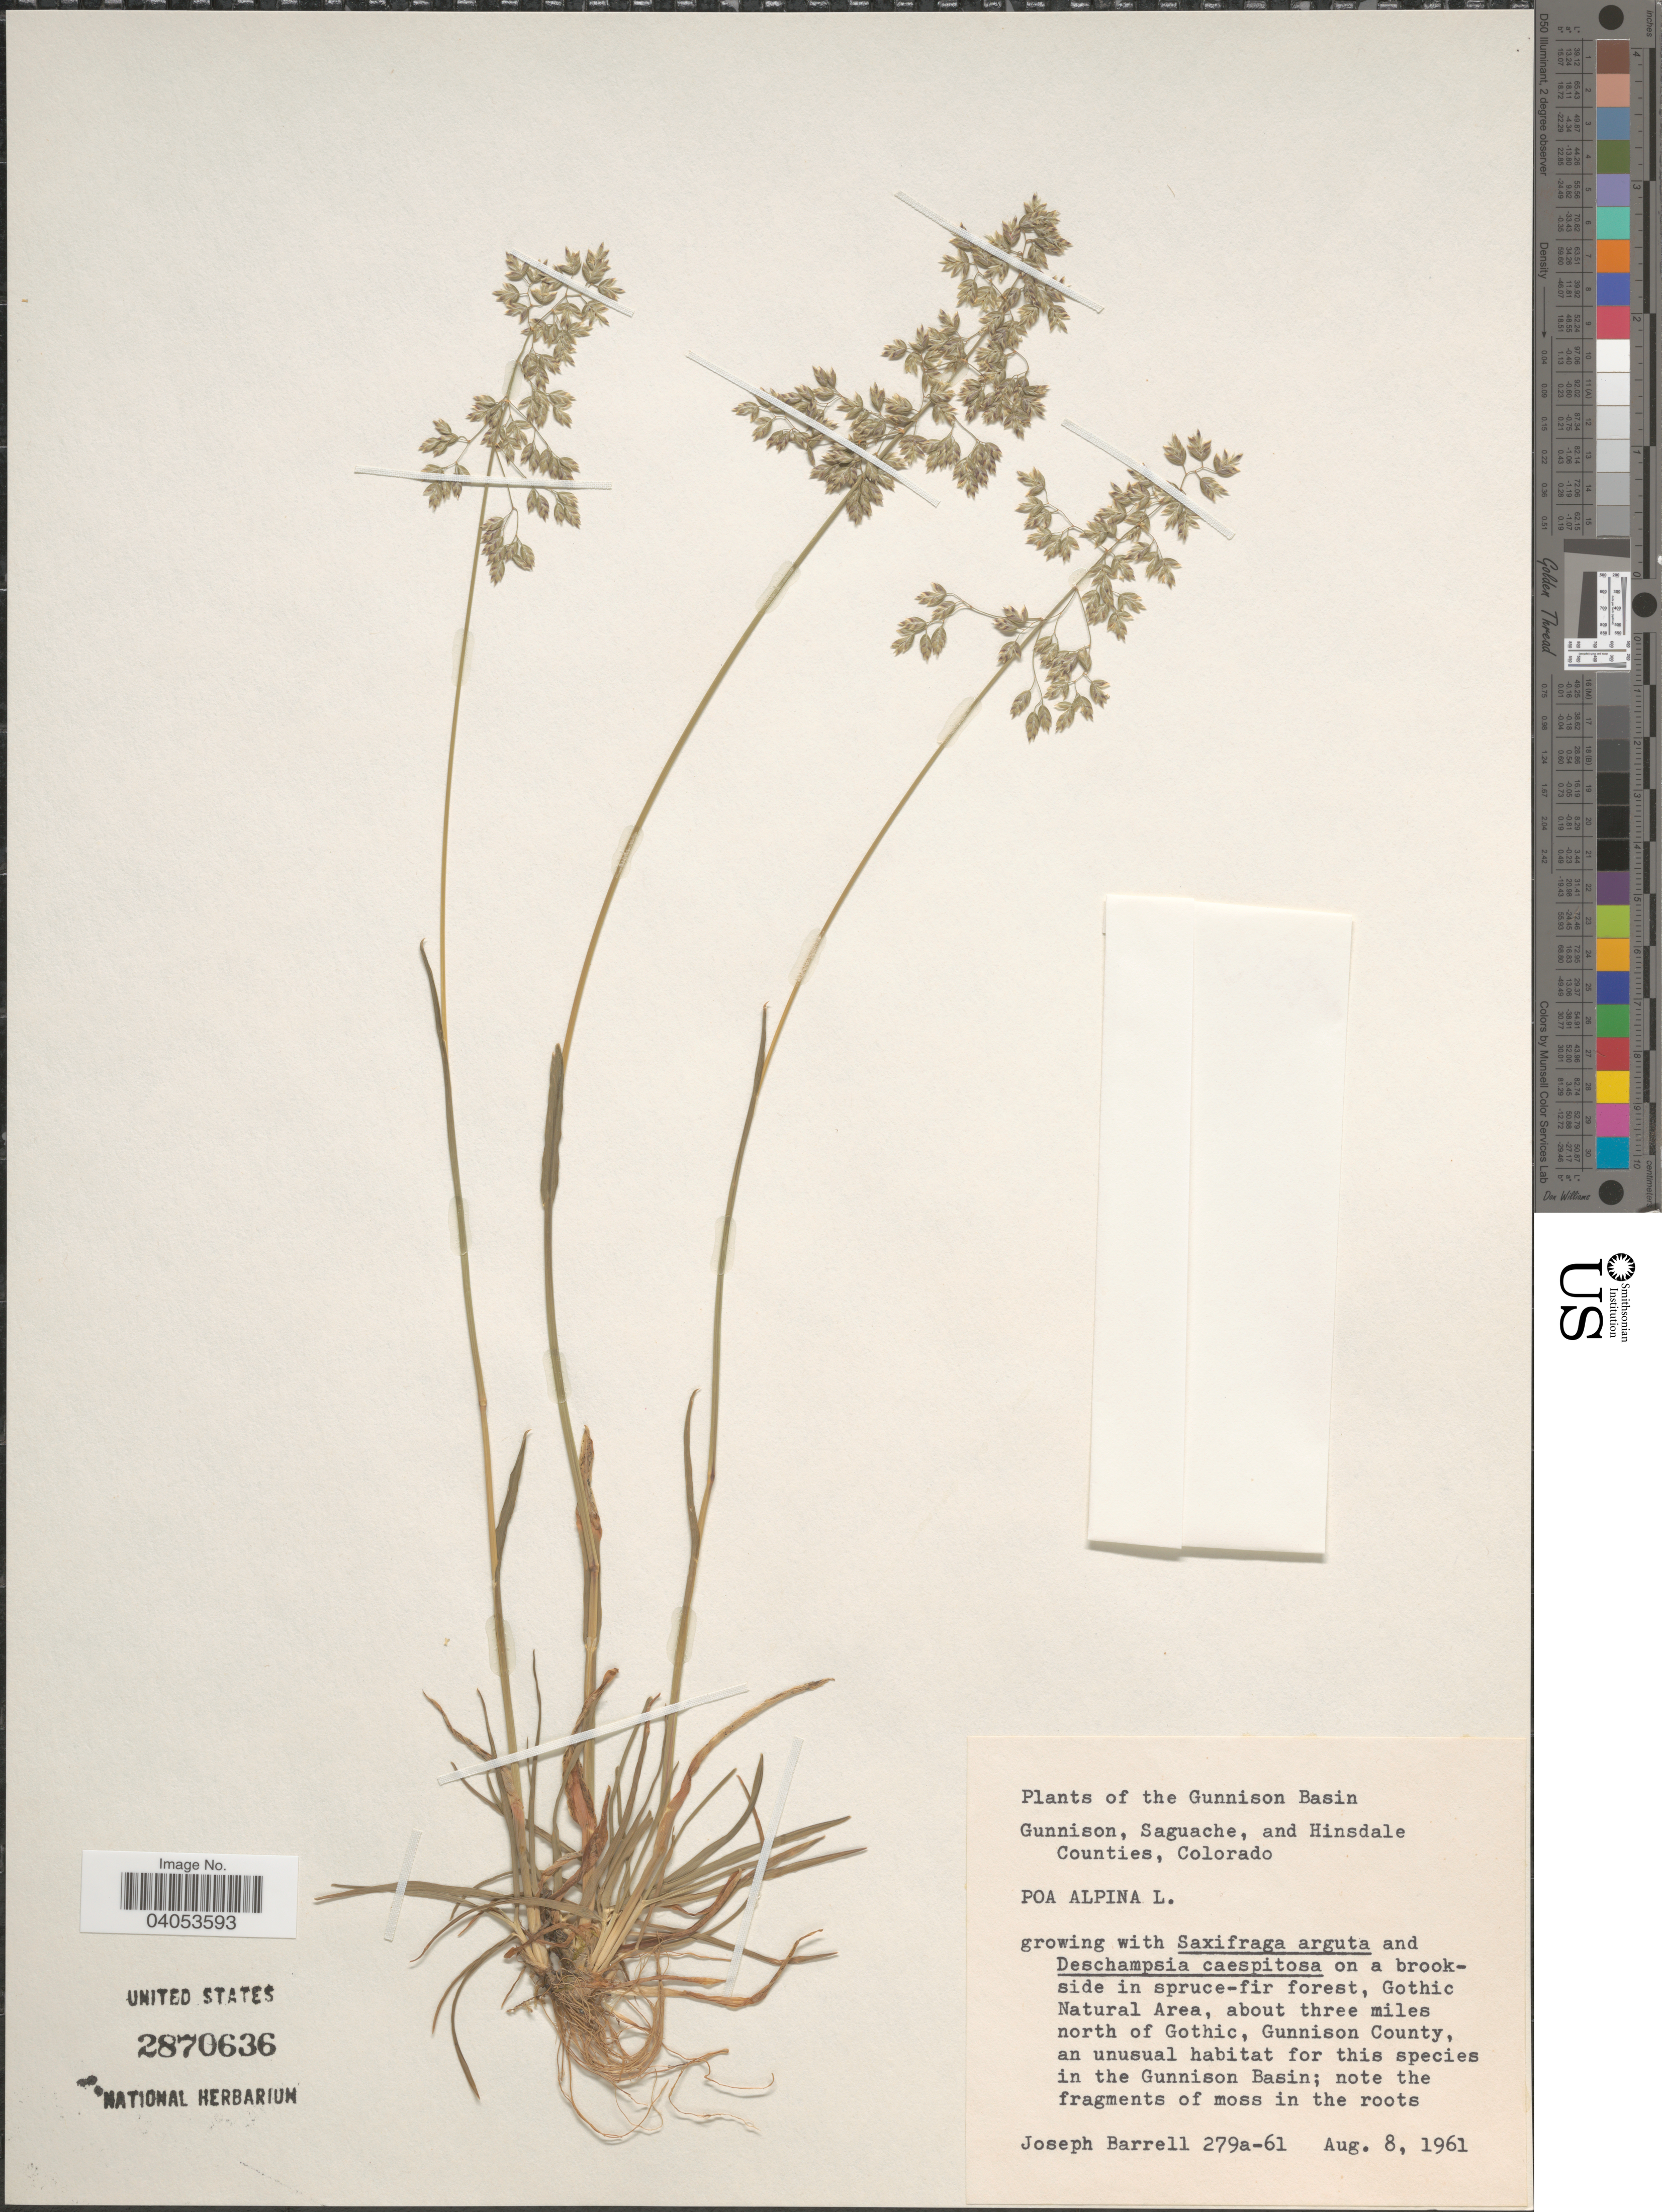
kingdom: Plantae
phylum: Tracheophyta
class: Liliopsida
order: Poales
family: Poaceae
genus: Poa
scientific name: Poa alpina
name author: L.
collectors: J. Barrell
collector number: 279a-61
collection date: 1961-08-08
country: United States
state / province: Colorado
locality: The Gunnison Basin. Gothic Natural Area, about three miles north of Gothic, Gunnison County.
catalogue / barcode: US 2870636